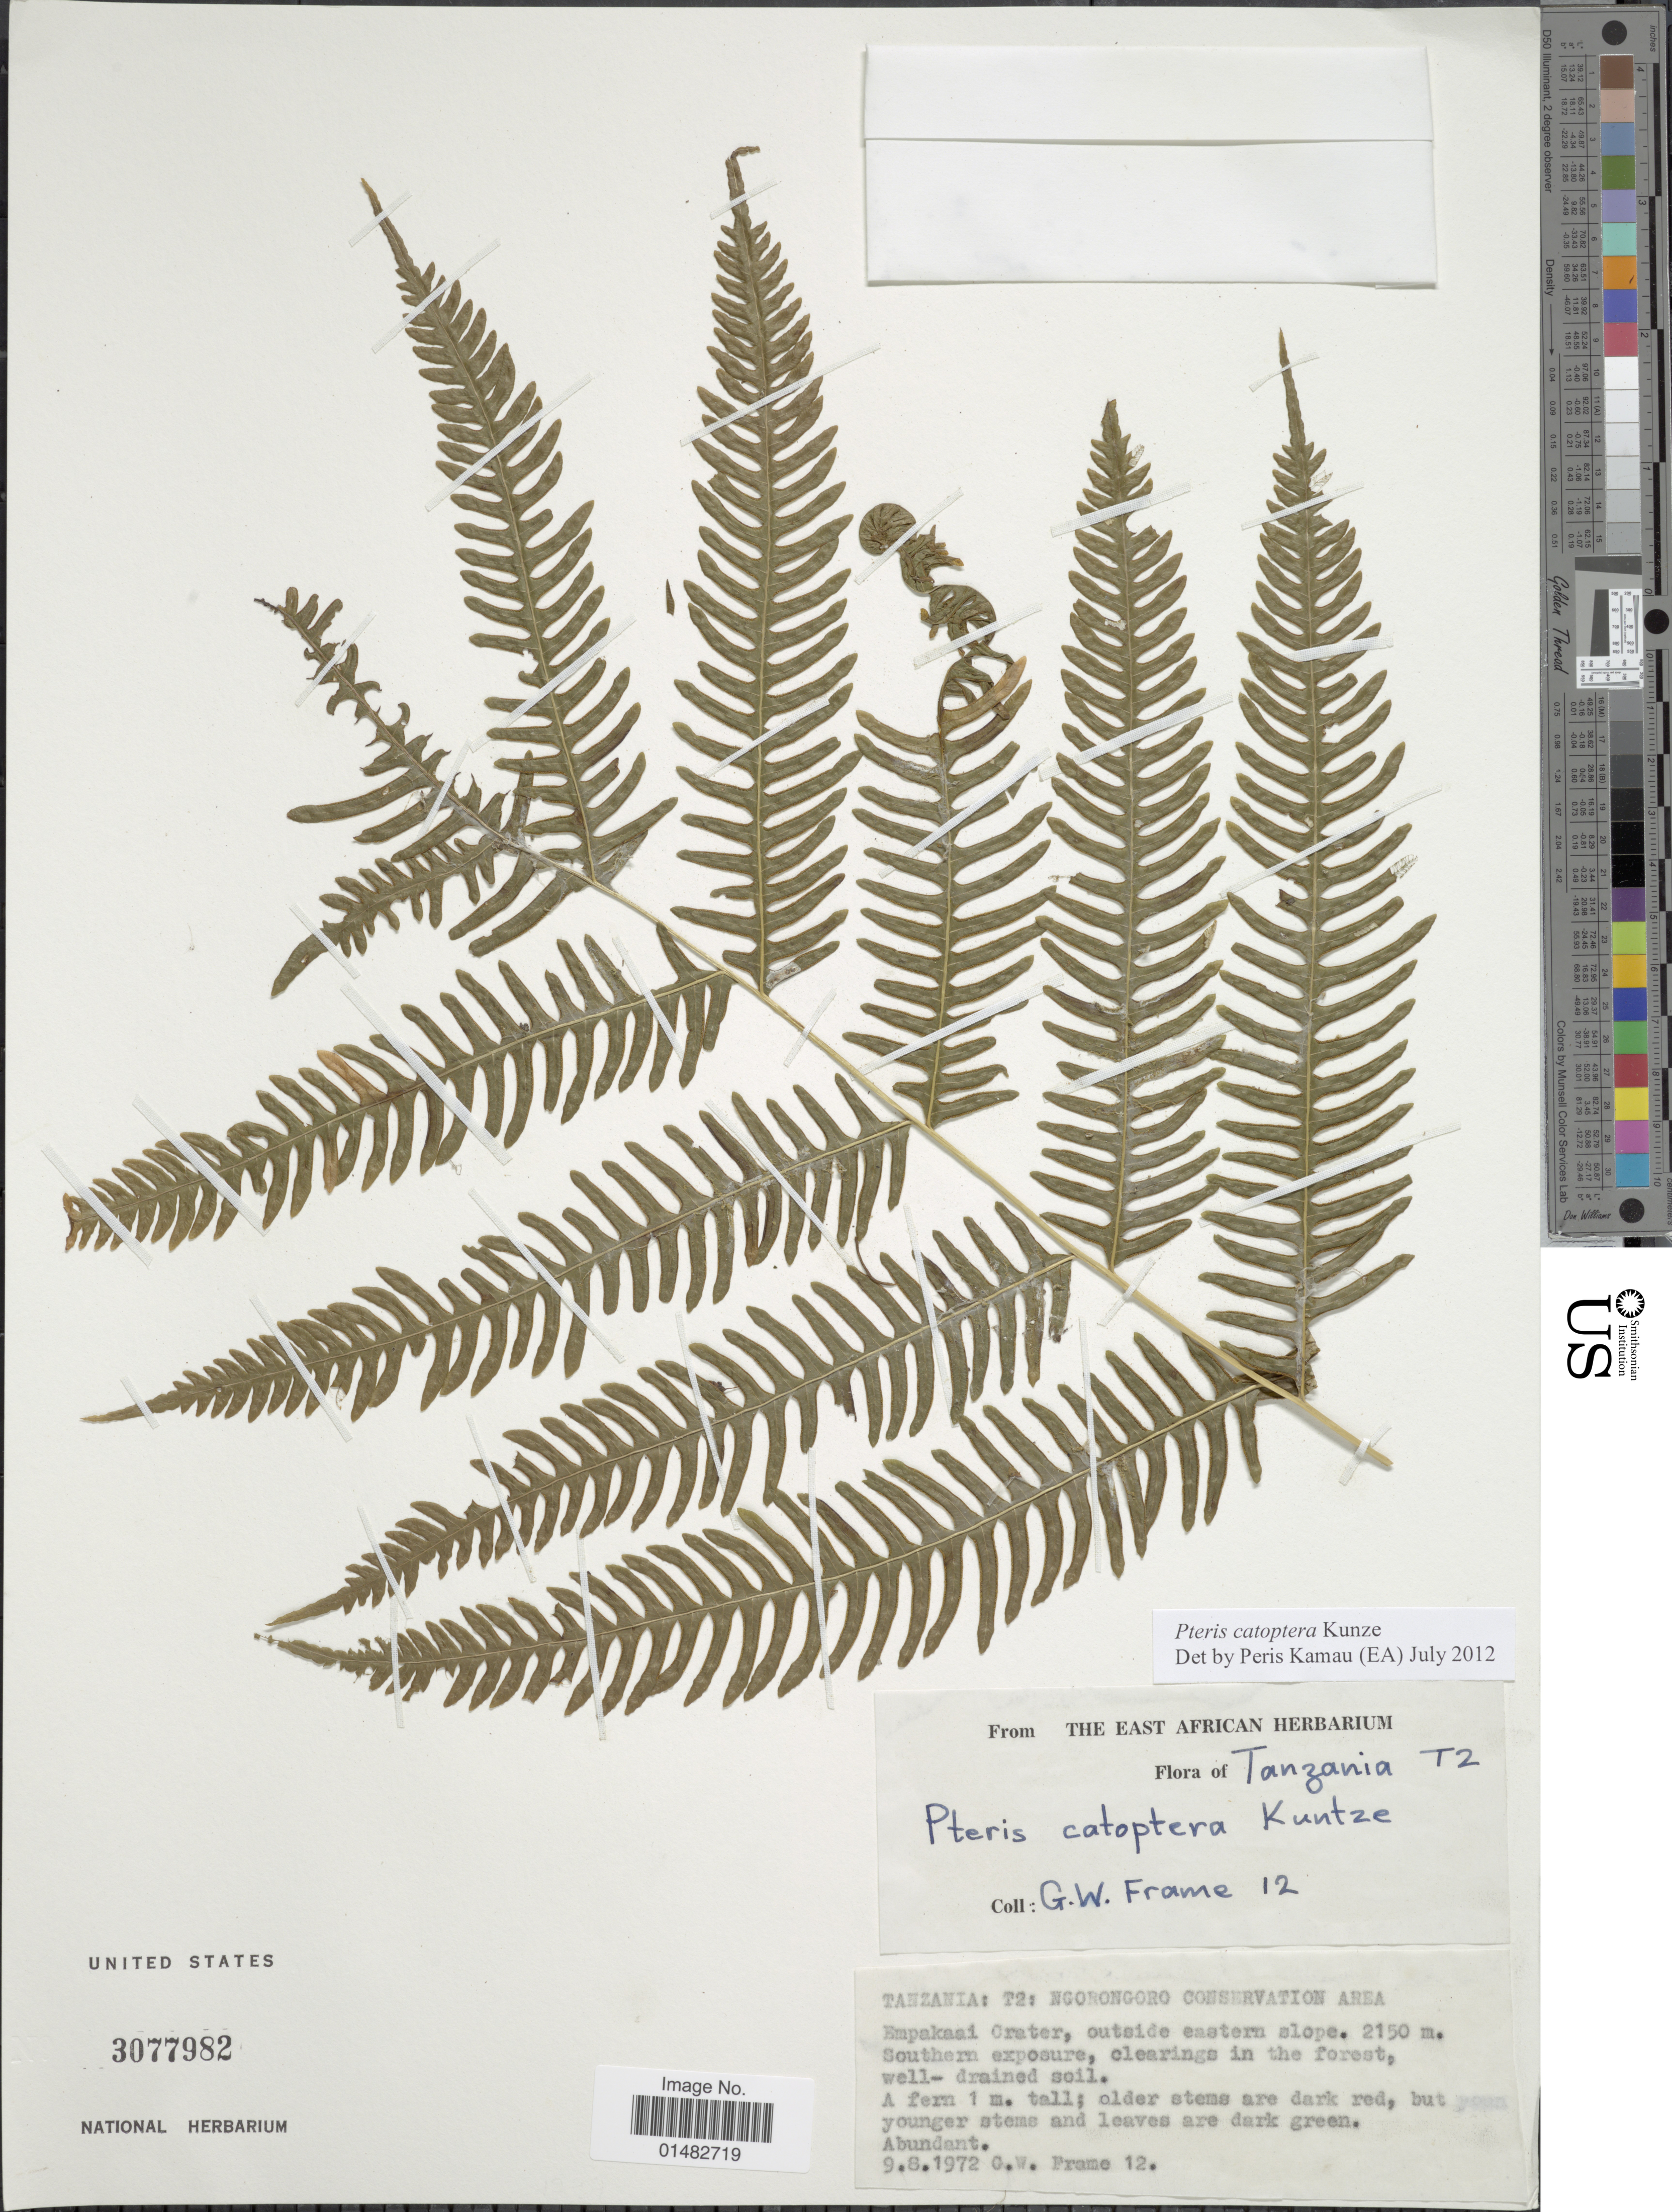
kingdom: Plantae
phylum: Tracheophyta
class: Polypodiopsida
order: Polypodiales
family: Pteridaceae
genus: Pteris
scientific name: Pteris catoptera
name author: Kunze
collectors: G. Frame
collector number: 12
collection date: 1972-08-09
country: Tanzania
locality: Tanzania: T2; Ngorongoro, Empakaai Center, outside eastern slope, Southern exposure, clearings in the forest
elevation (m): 2150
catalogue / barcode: US 3077982